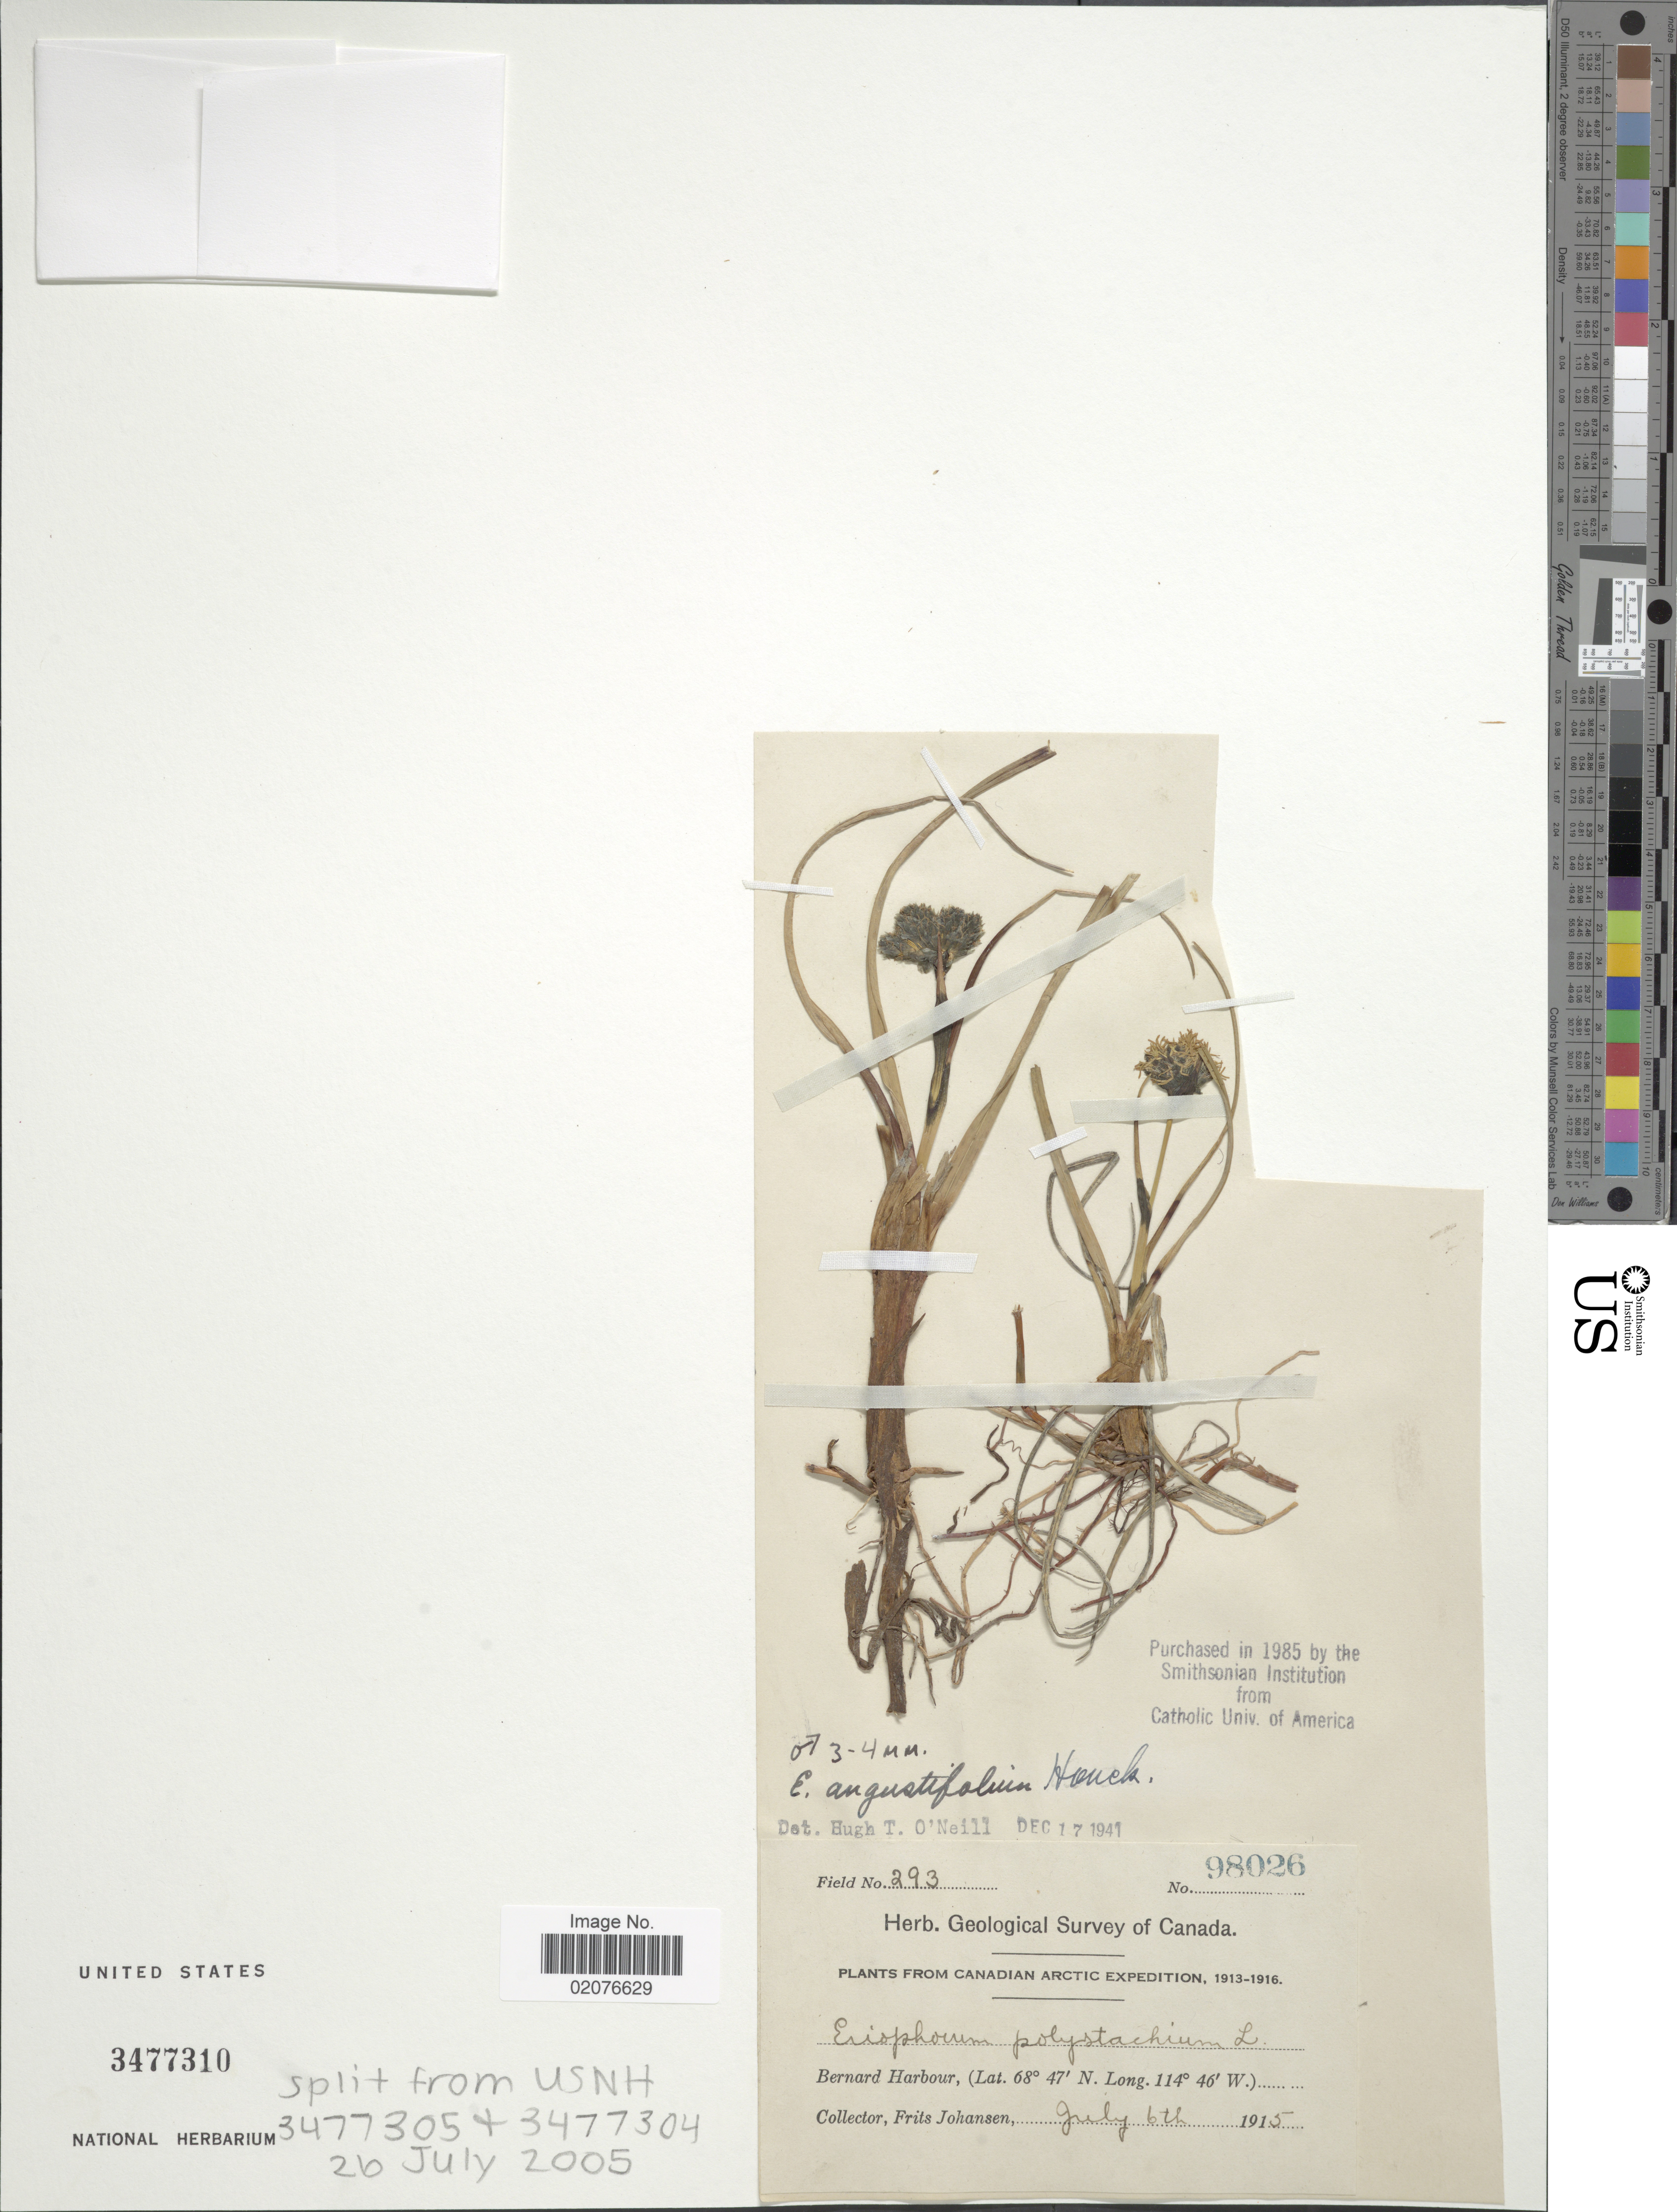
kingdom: Plantae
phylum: Tracheophyta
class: Liliopsida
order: Poales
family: Cyperaceae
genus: Eriophorum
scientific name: Eriophorum angustifolium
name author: Honck.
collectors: F. Johansen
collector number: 98026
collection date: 1915-07-06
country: Canada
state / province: Nunavut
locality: Canadian Arctic, Bernard Harbour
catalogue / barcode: US 3477310